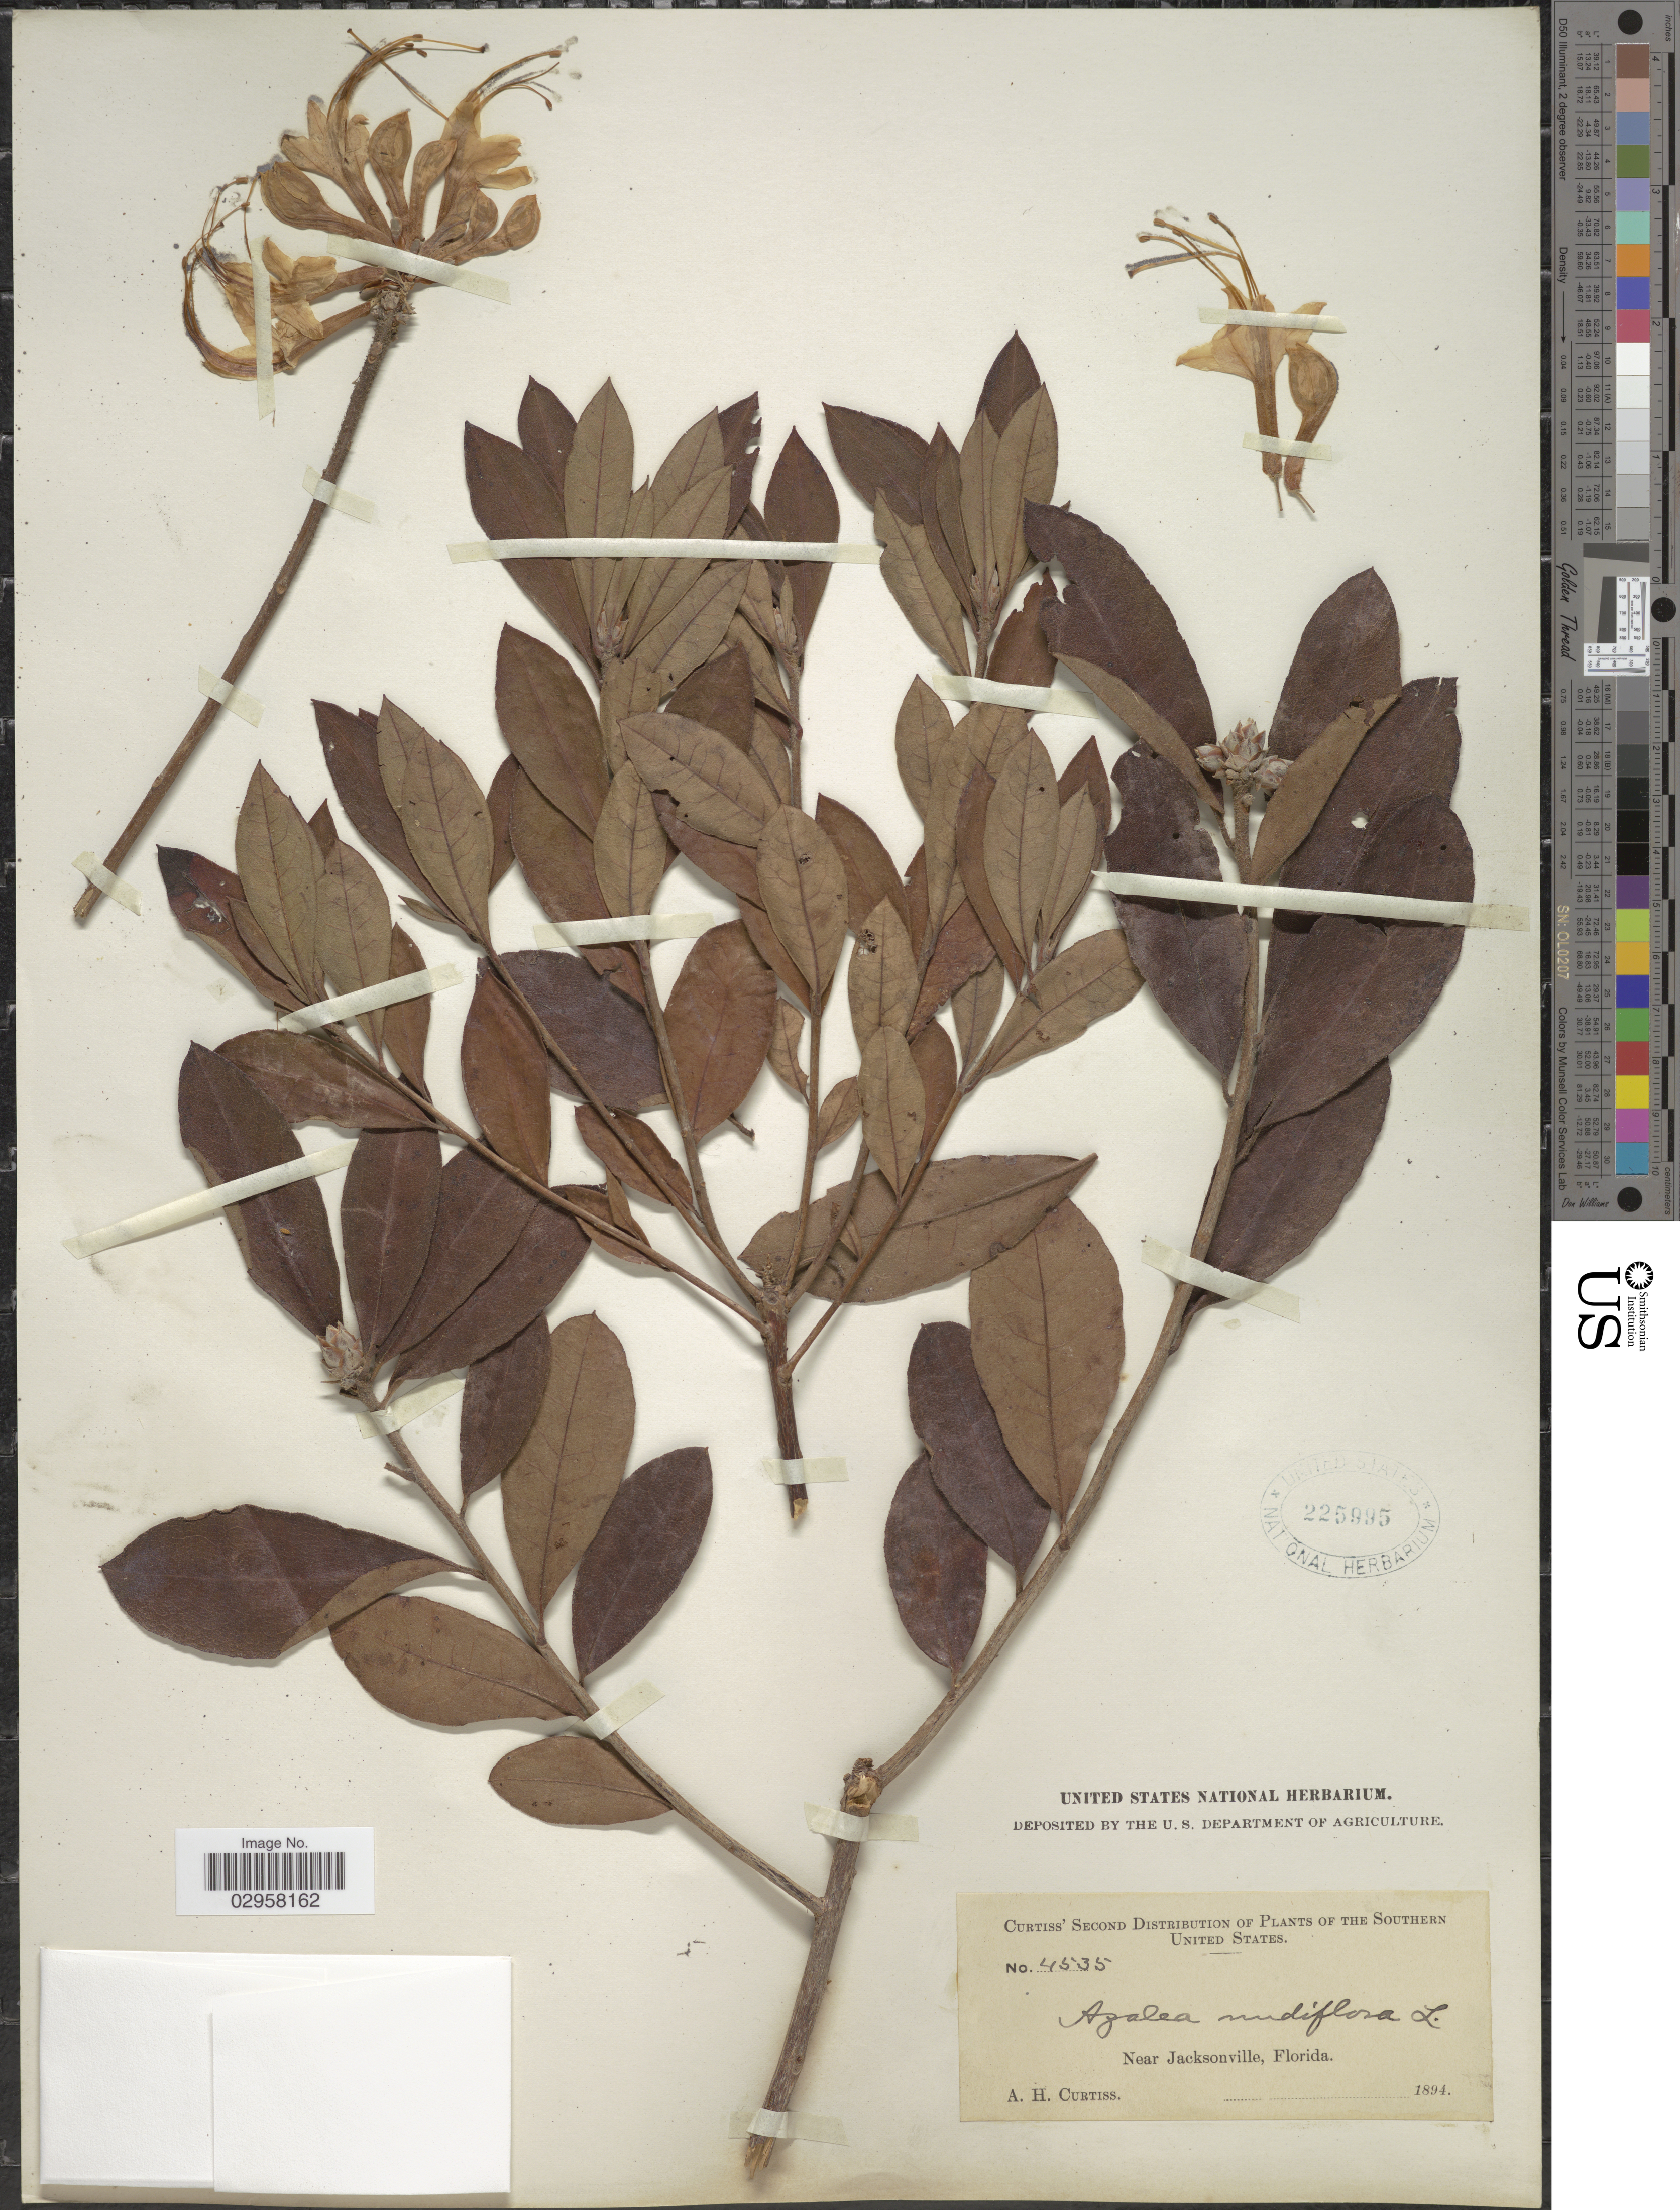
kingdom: Plantae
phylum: Tracheophyta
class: Magnoliopsida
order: Ericales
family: Ericaceae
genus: Rhododendron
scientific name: Rhododendron canescens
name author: (Michx.) Sweet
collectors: A. H. Curtiss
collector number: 4535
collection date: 1894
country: United States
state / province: Florida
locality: Southern United States. Near Jacksonville.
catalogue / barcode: US 225995